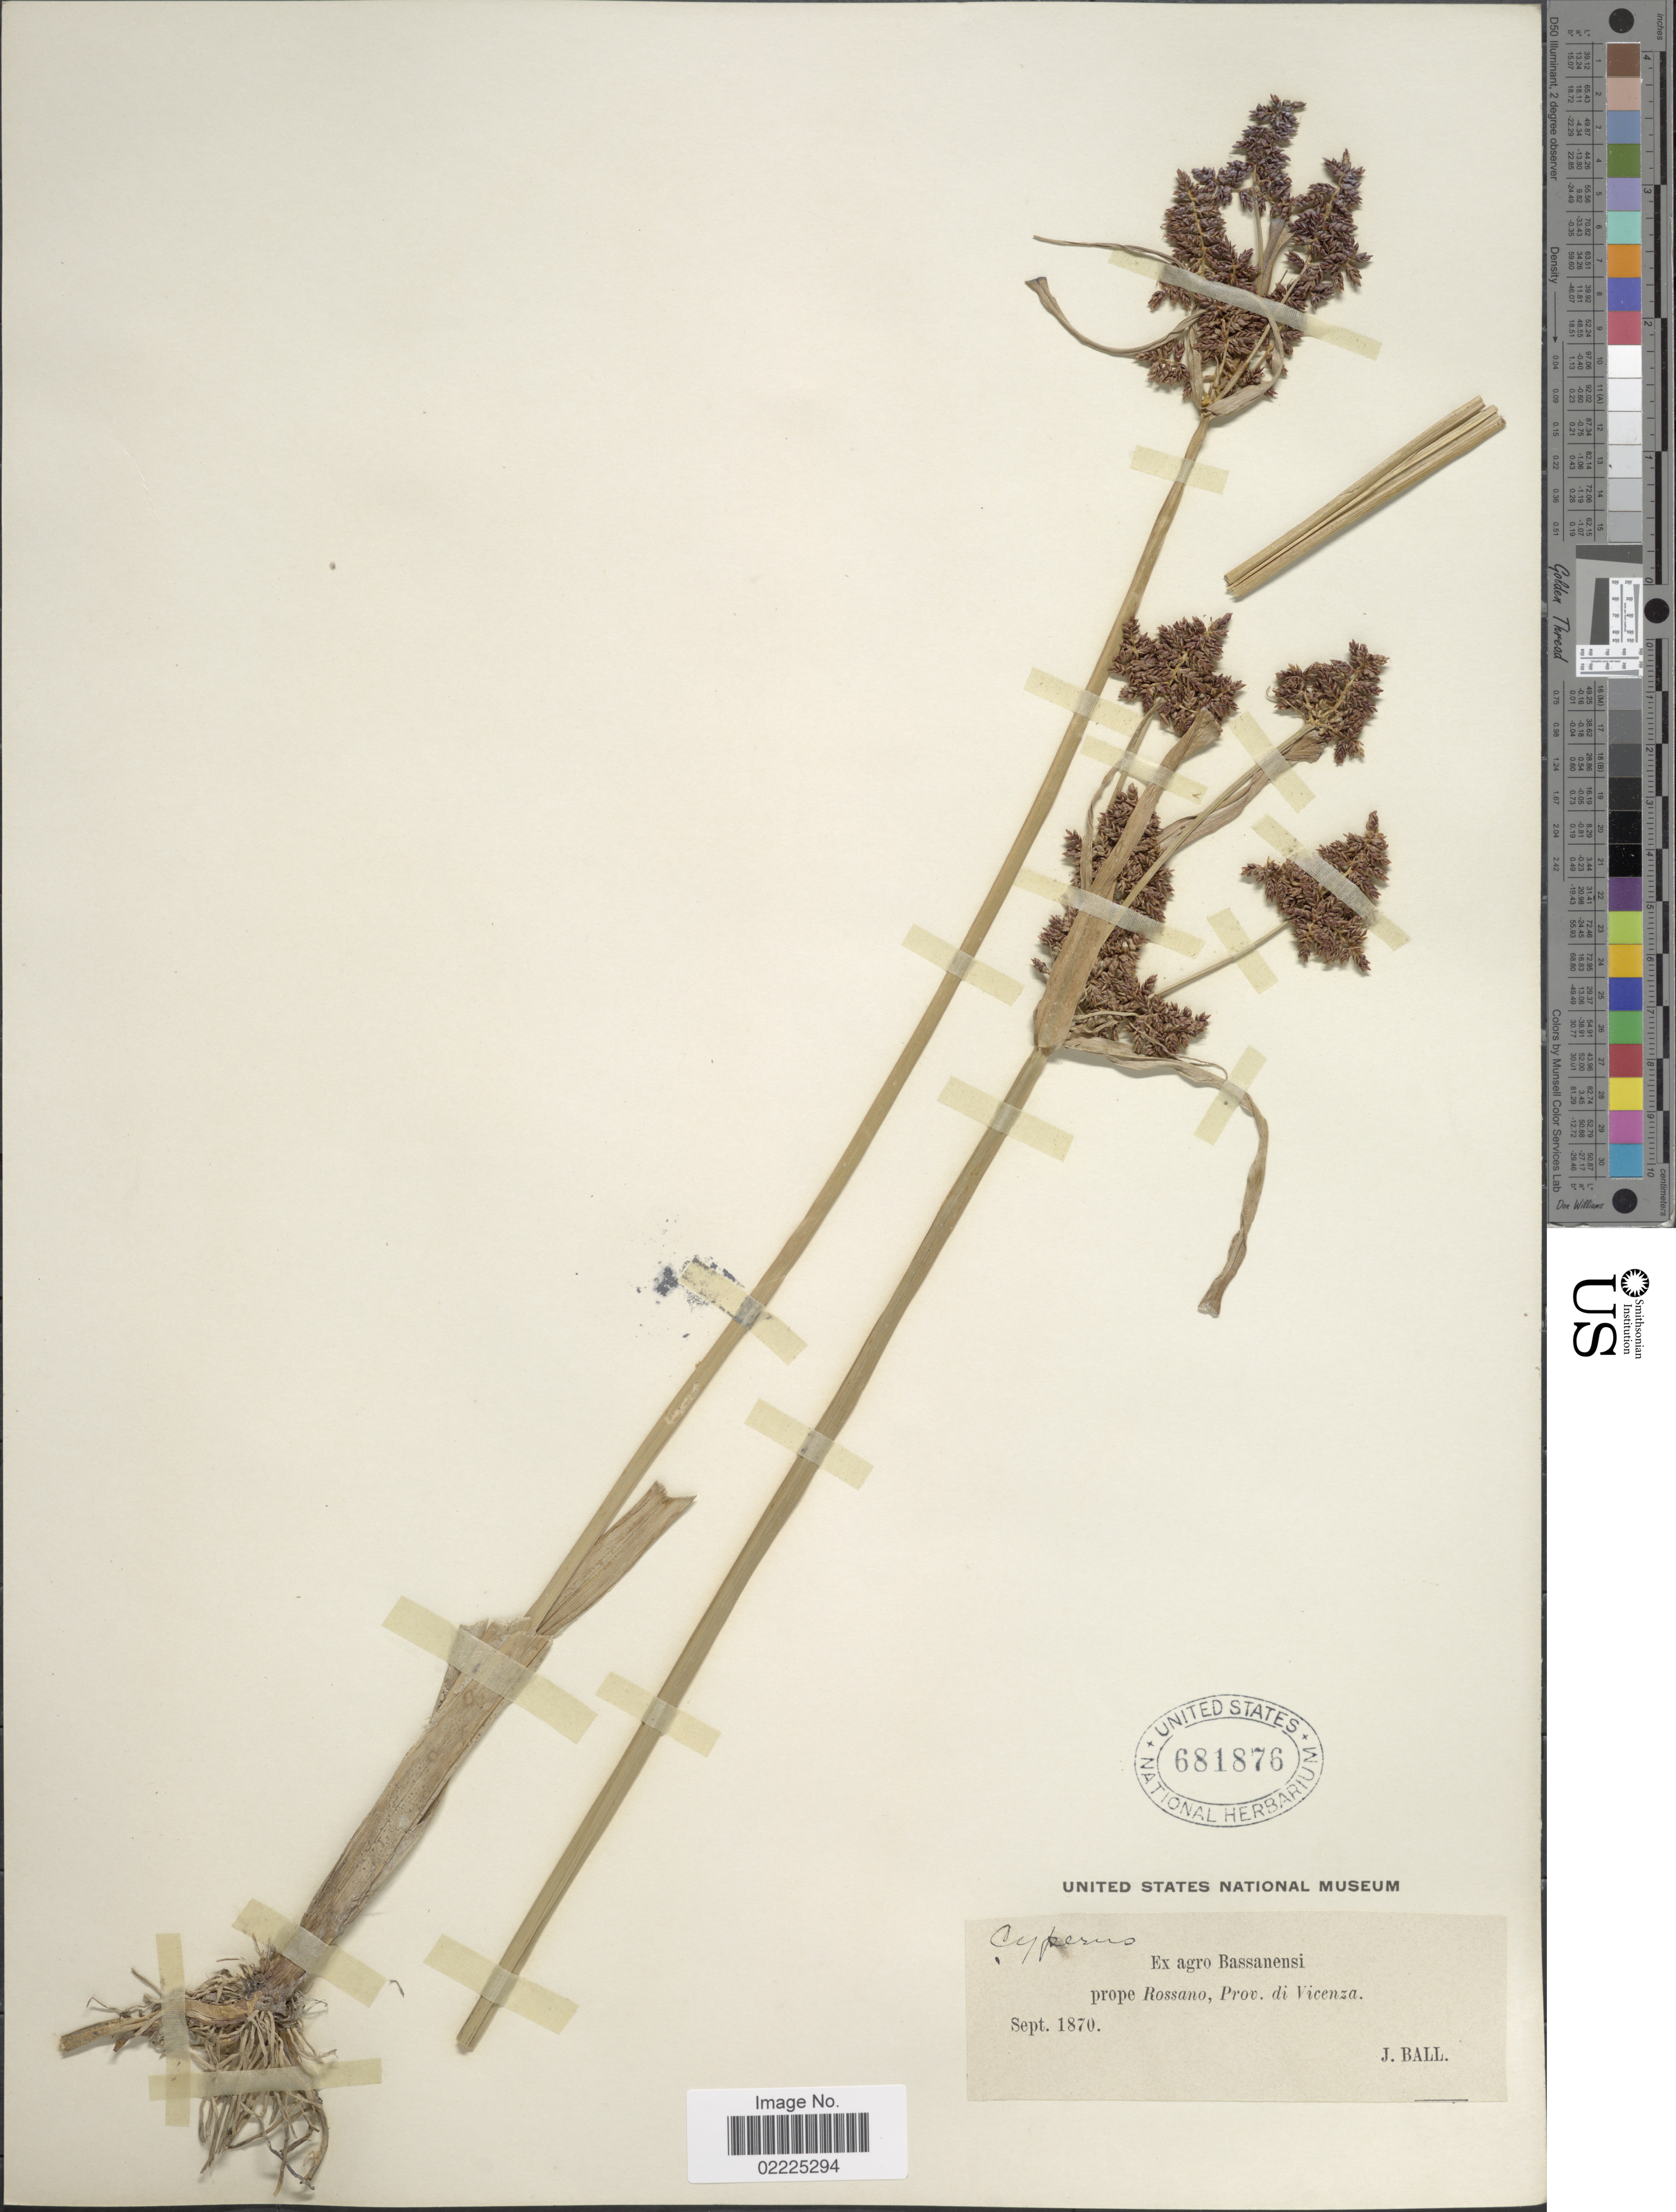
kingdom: Plantae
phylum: Tracheophyta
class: Liliopsida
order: Poales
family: Cyperaceae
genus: Cyperus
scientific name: Cyperus serotinus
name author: Rottb.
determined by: Strong, Mark T., (BOT), Smithsonian Institution - National Museum of Natural History (UNITED STATES)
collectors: J. Ball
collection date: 1870-09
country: Italy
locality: Prope Rossano, Prov. di Vicenza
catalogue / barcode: US 681876